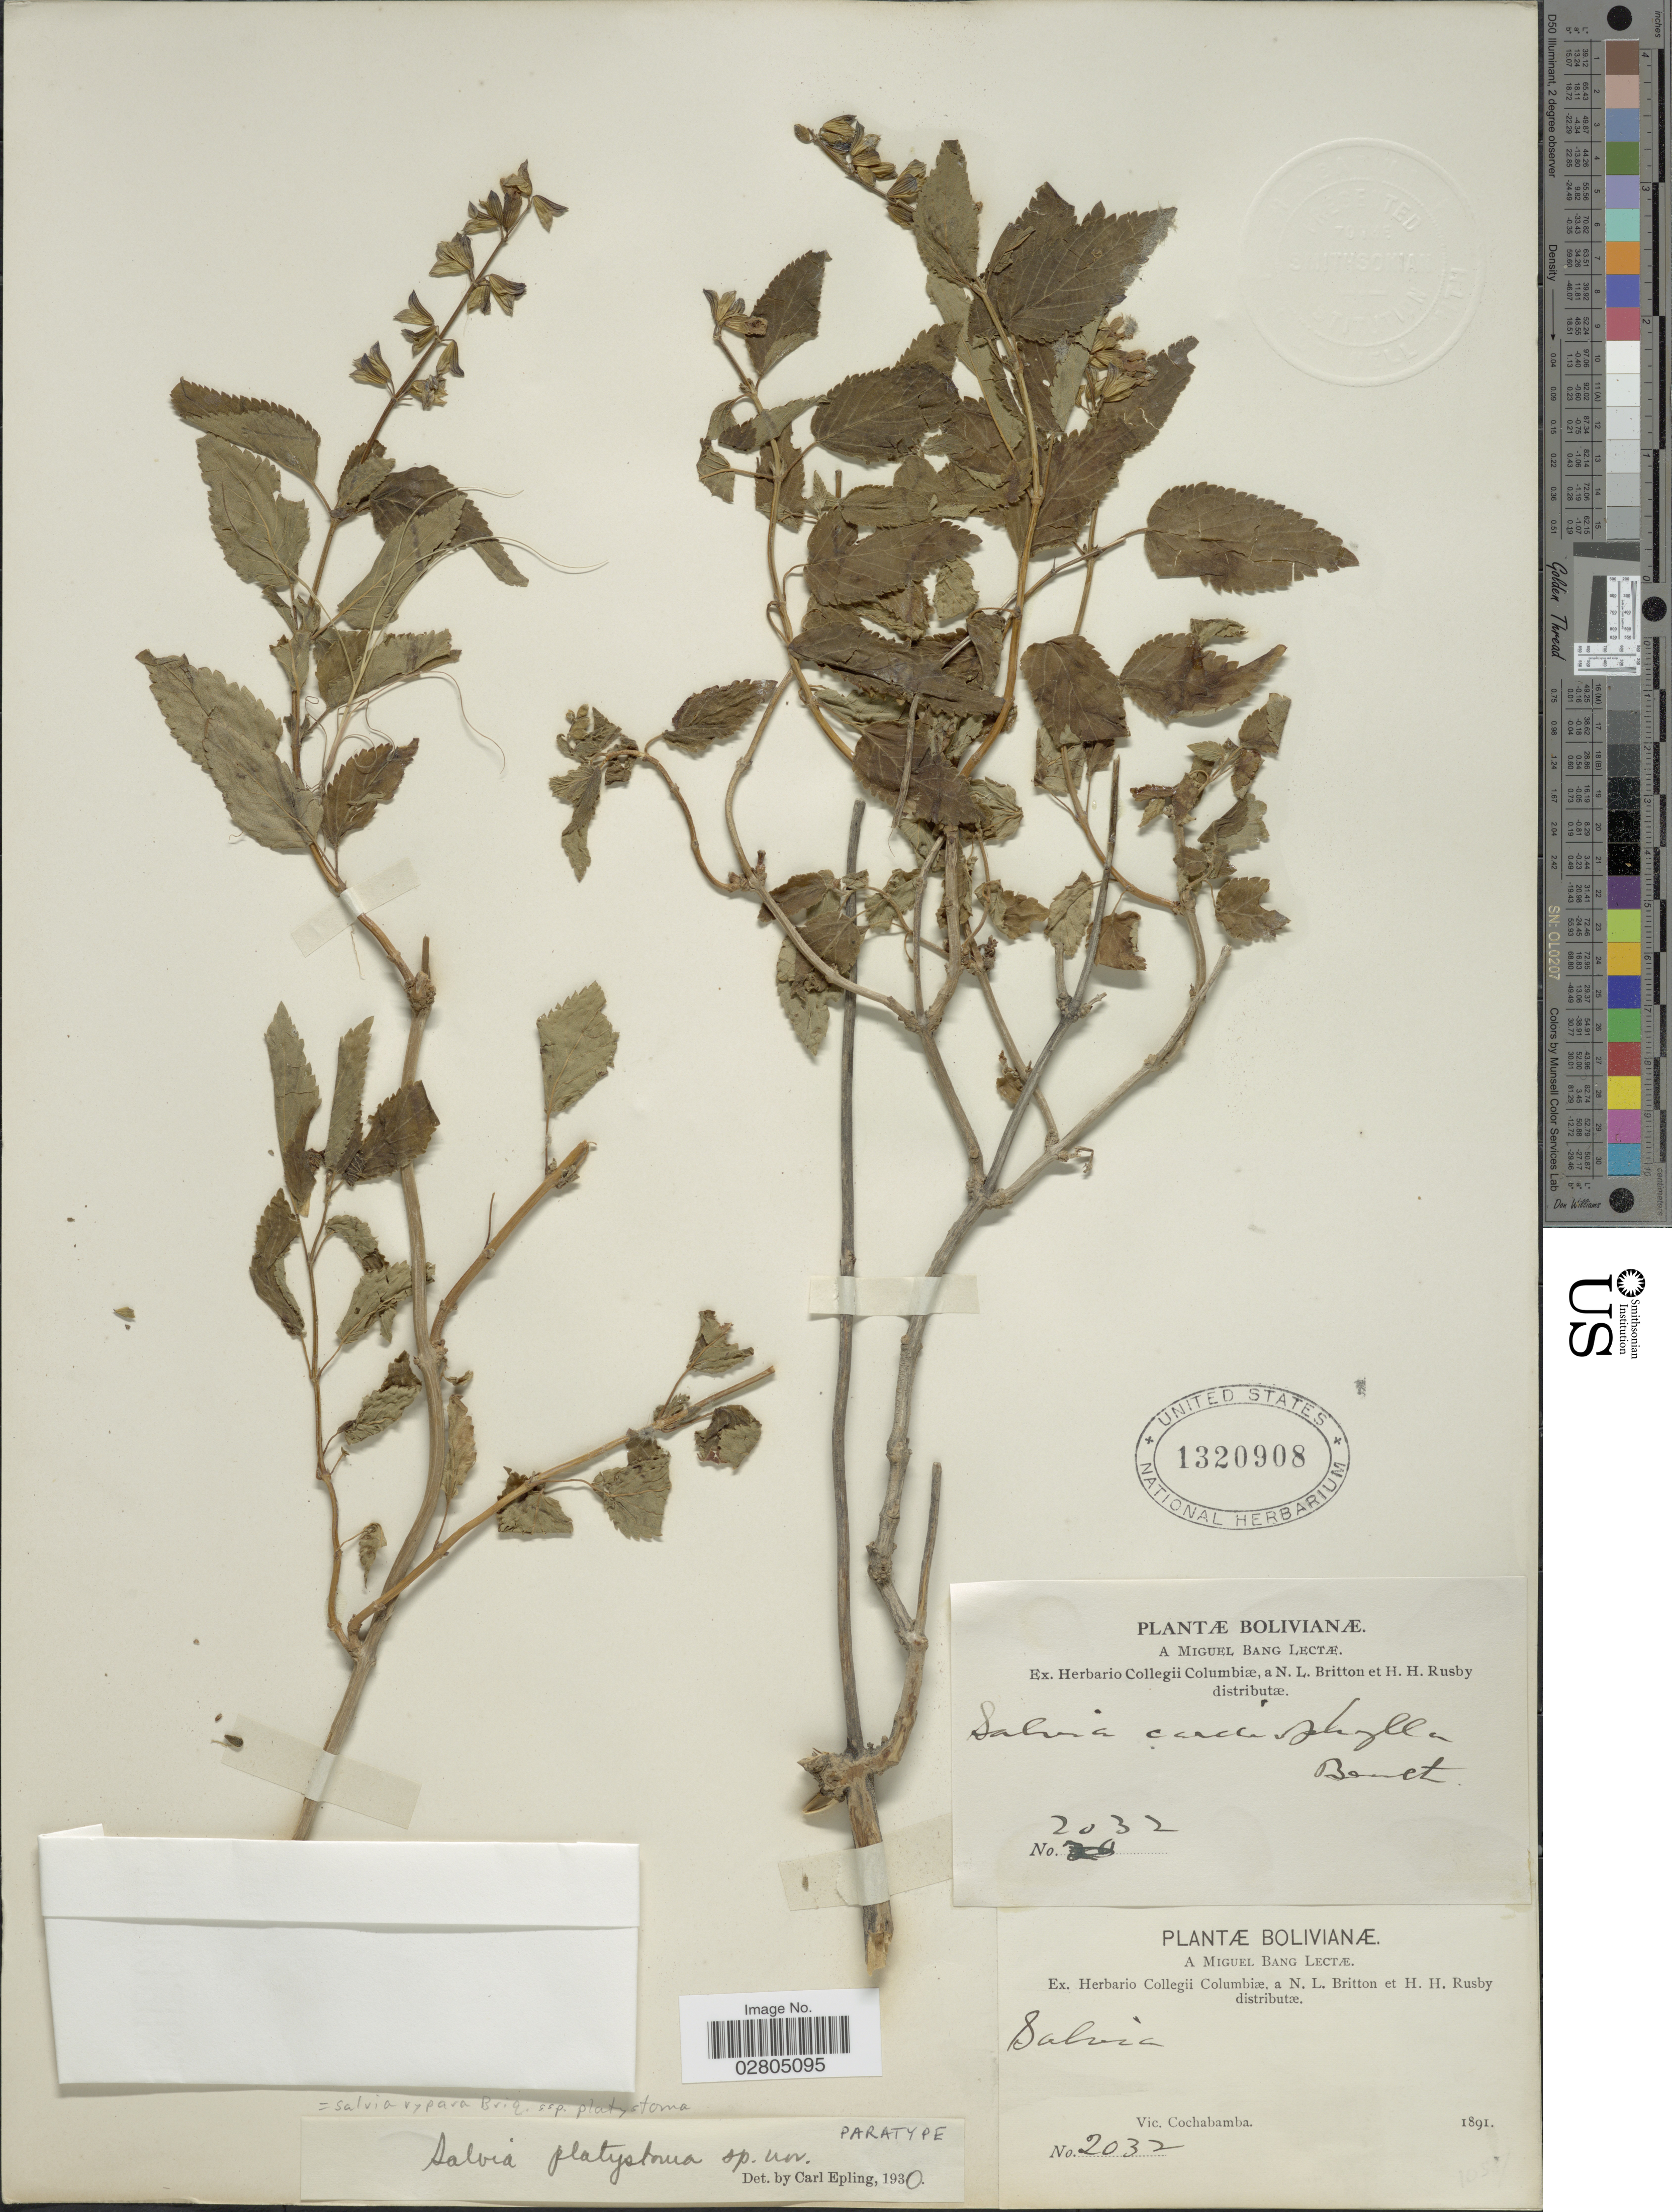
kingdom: Plantae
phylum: Tracheophyta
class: Magnoliopsida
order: Lamiales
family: Lamiaceae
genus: Salvia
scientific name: Salvia rypara subsp. platystoma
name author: (Epling) J.R.I. Wood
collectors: M. Bang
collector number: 2032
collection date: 1891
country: Bolivia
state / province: Cochabamba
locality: Vic. Cochabamba.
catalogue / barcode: US 1320908